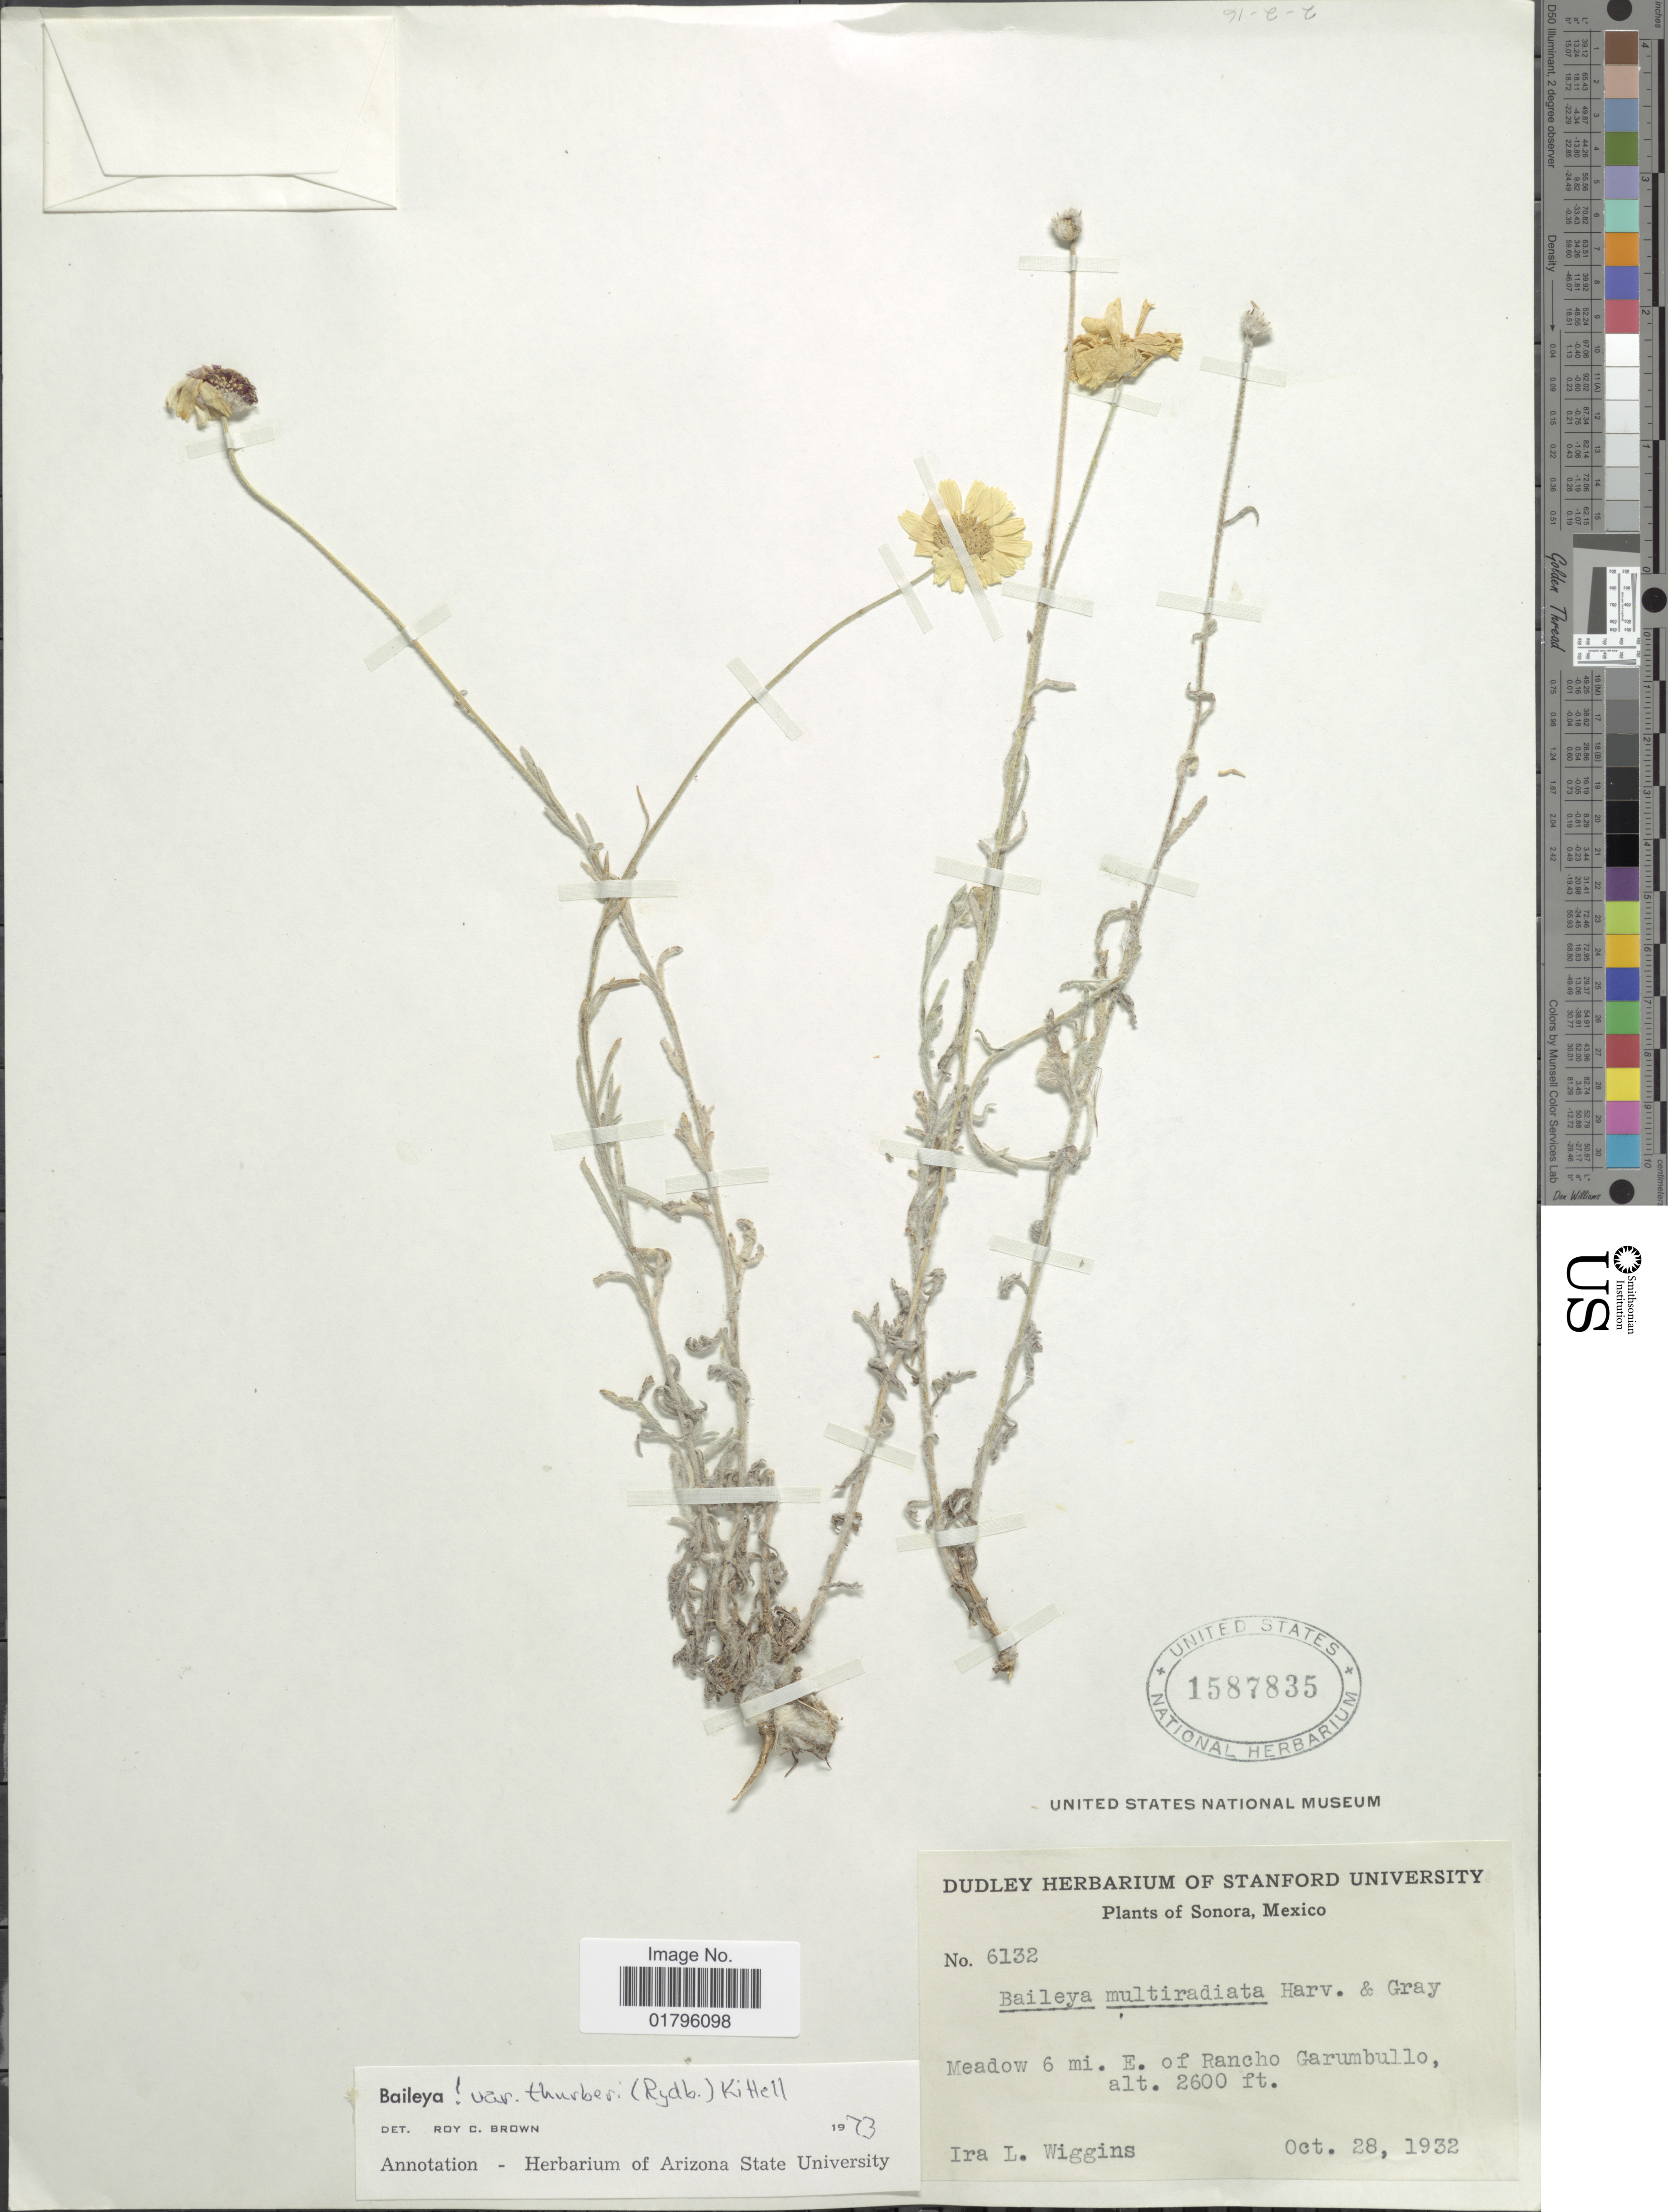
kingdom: Plantae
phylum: Tracheophyta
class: Magnoliopsida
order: Asterales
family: Asteraceae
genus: Baileya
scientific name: Baileya multiradiata var. thurberi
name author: (Rydb.) Kittell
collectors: I. L. Wiggins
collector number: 6132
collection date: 1932-10-28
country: Mexico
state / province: Sonora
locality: Meadow 6 mi. E. of Rancho Garumbullo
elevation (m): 792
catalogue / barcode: US 1587835